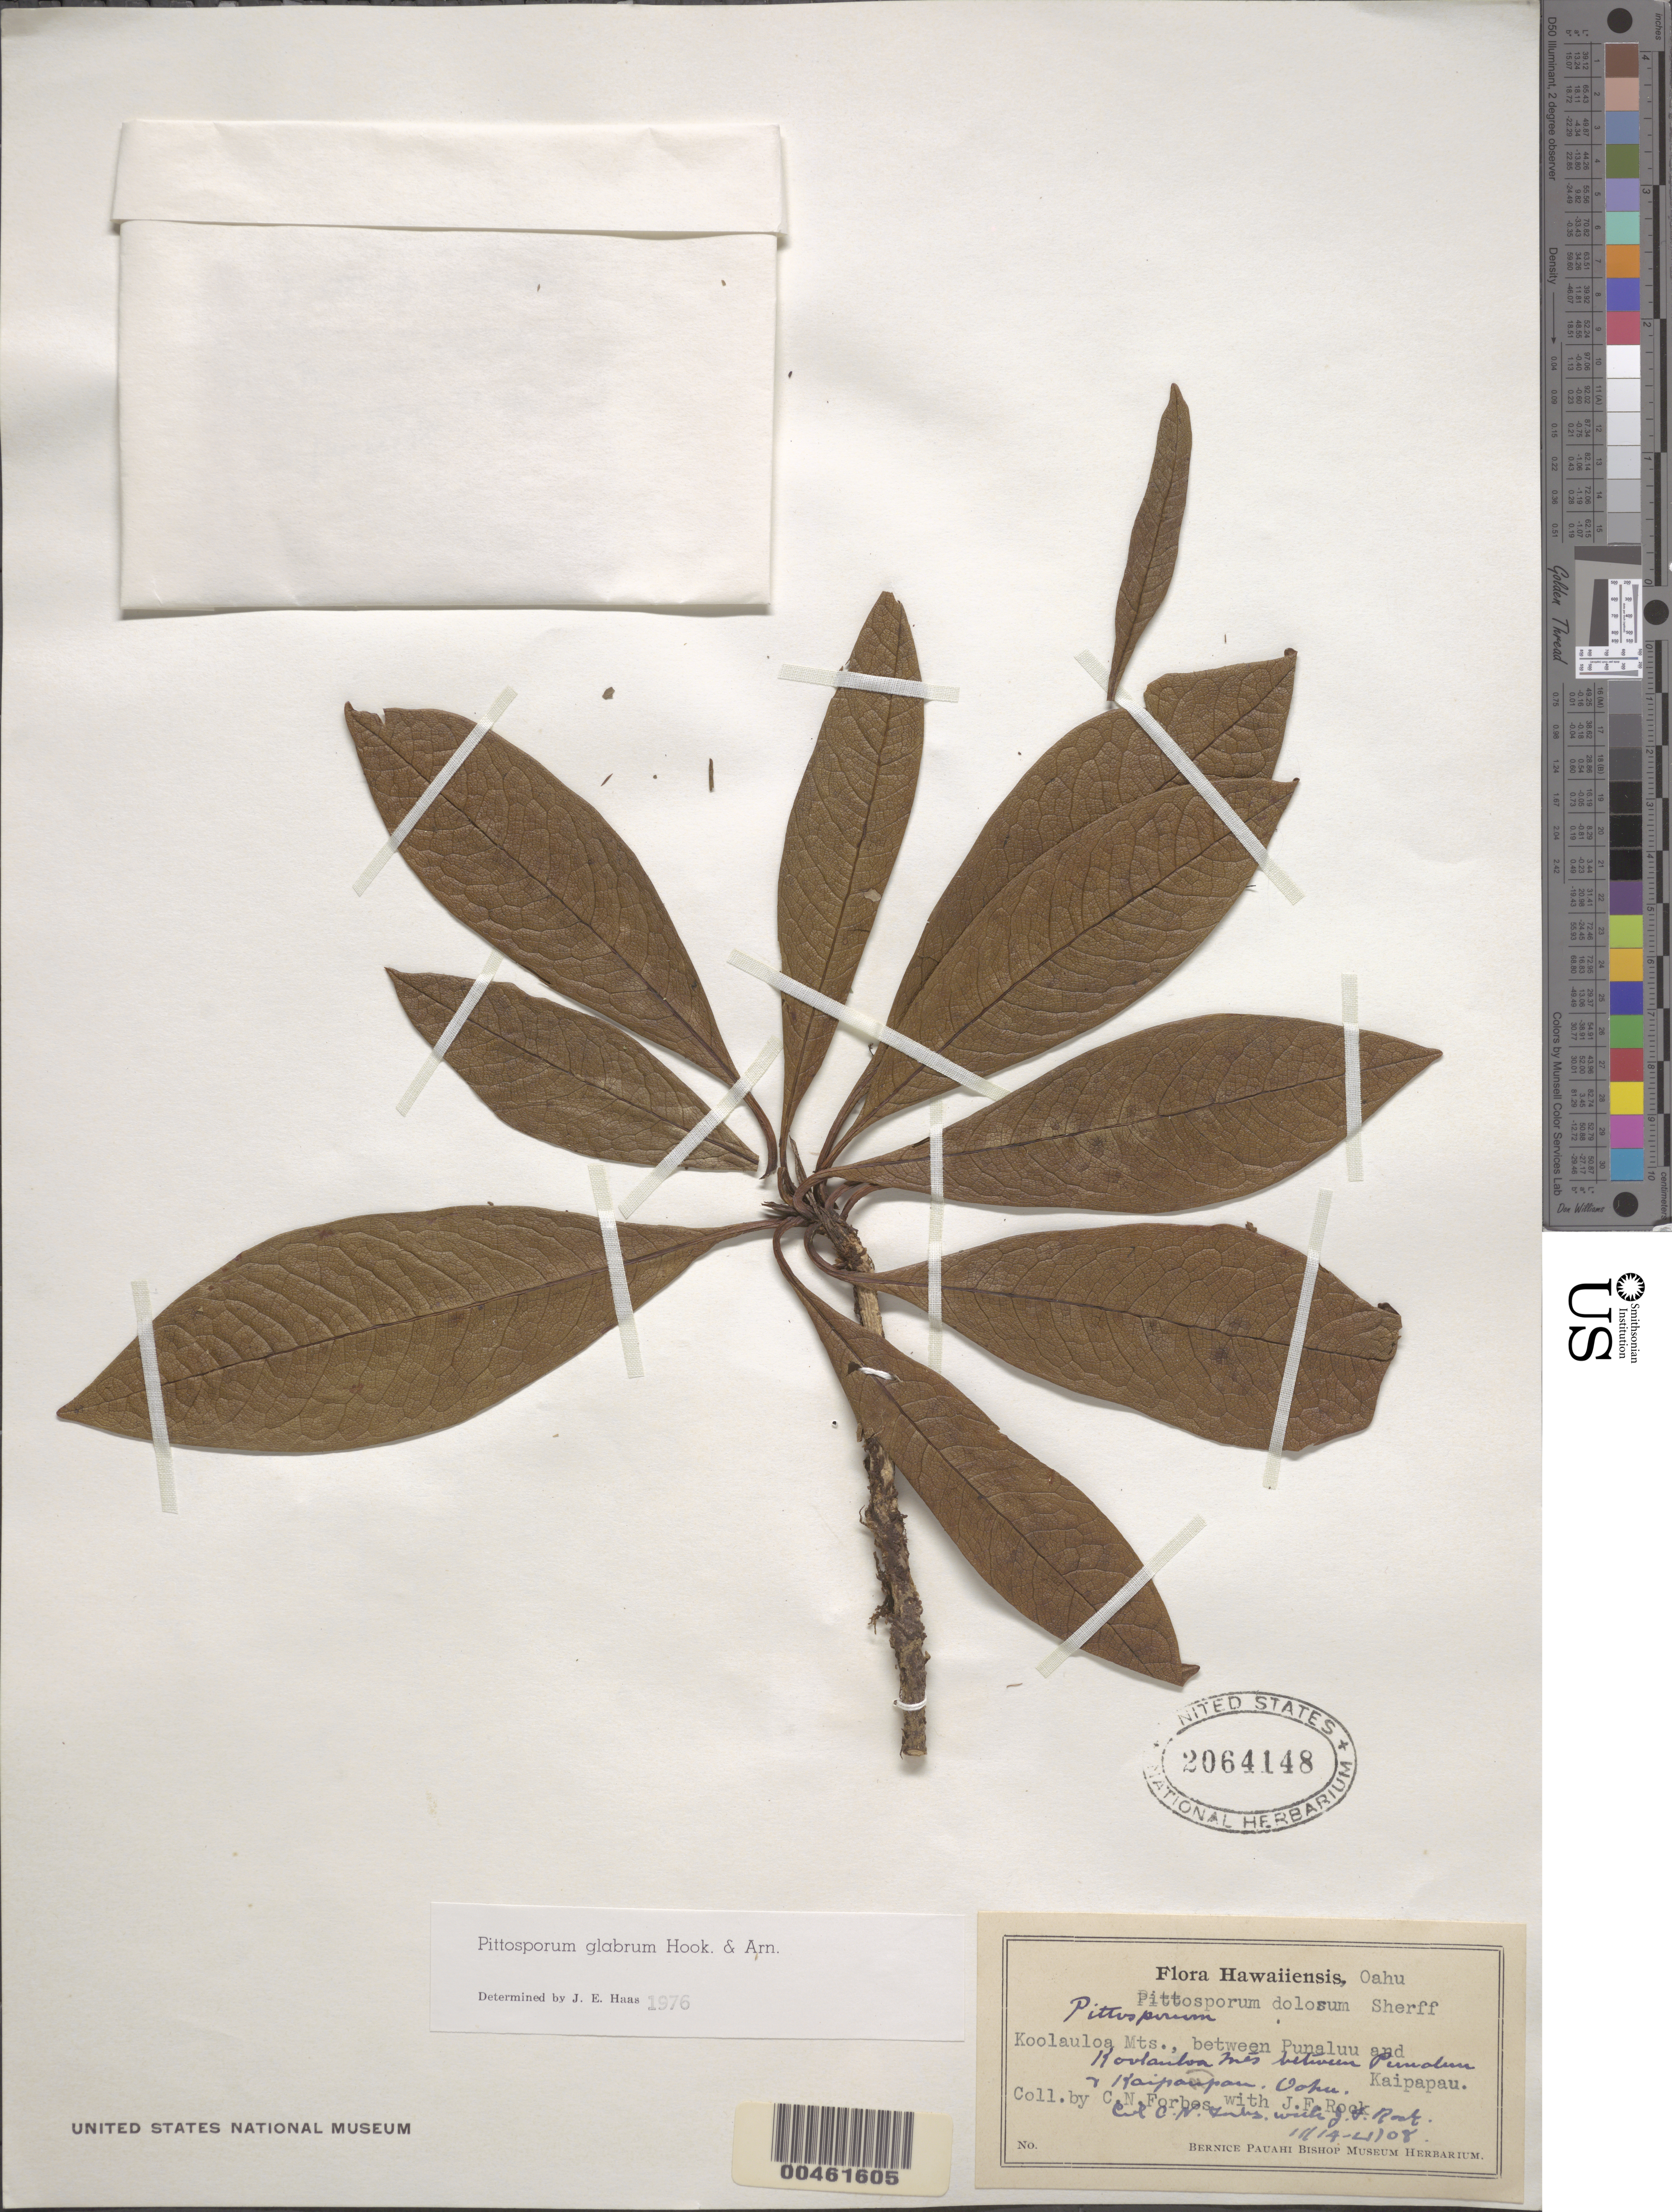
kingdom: Plantae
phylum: Tracheophyta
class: Magnoliopsida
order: Apiales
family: Pittosporaceae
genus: Pittosporum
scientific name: Pittosporum glabrum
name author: Hook. & Arn.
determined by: Haas, J. E.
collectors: C. N. Forbes & J. F. Rock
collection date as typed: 14 Nov 1908 to 21 Nov 1908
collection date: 1908-11-14/1908-11-21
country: United States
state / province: Hawaii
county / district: Honolulu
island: Oahu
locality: Koolauloa Mts., between Punaluu and Kaipapau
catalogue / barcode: US 2064148